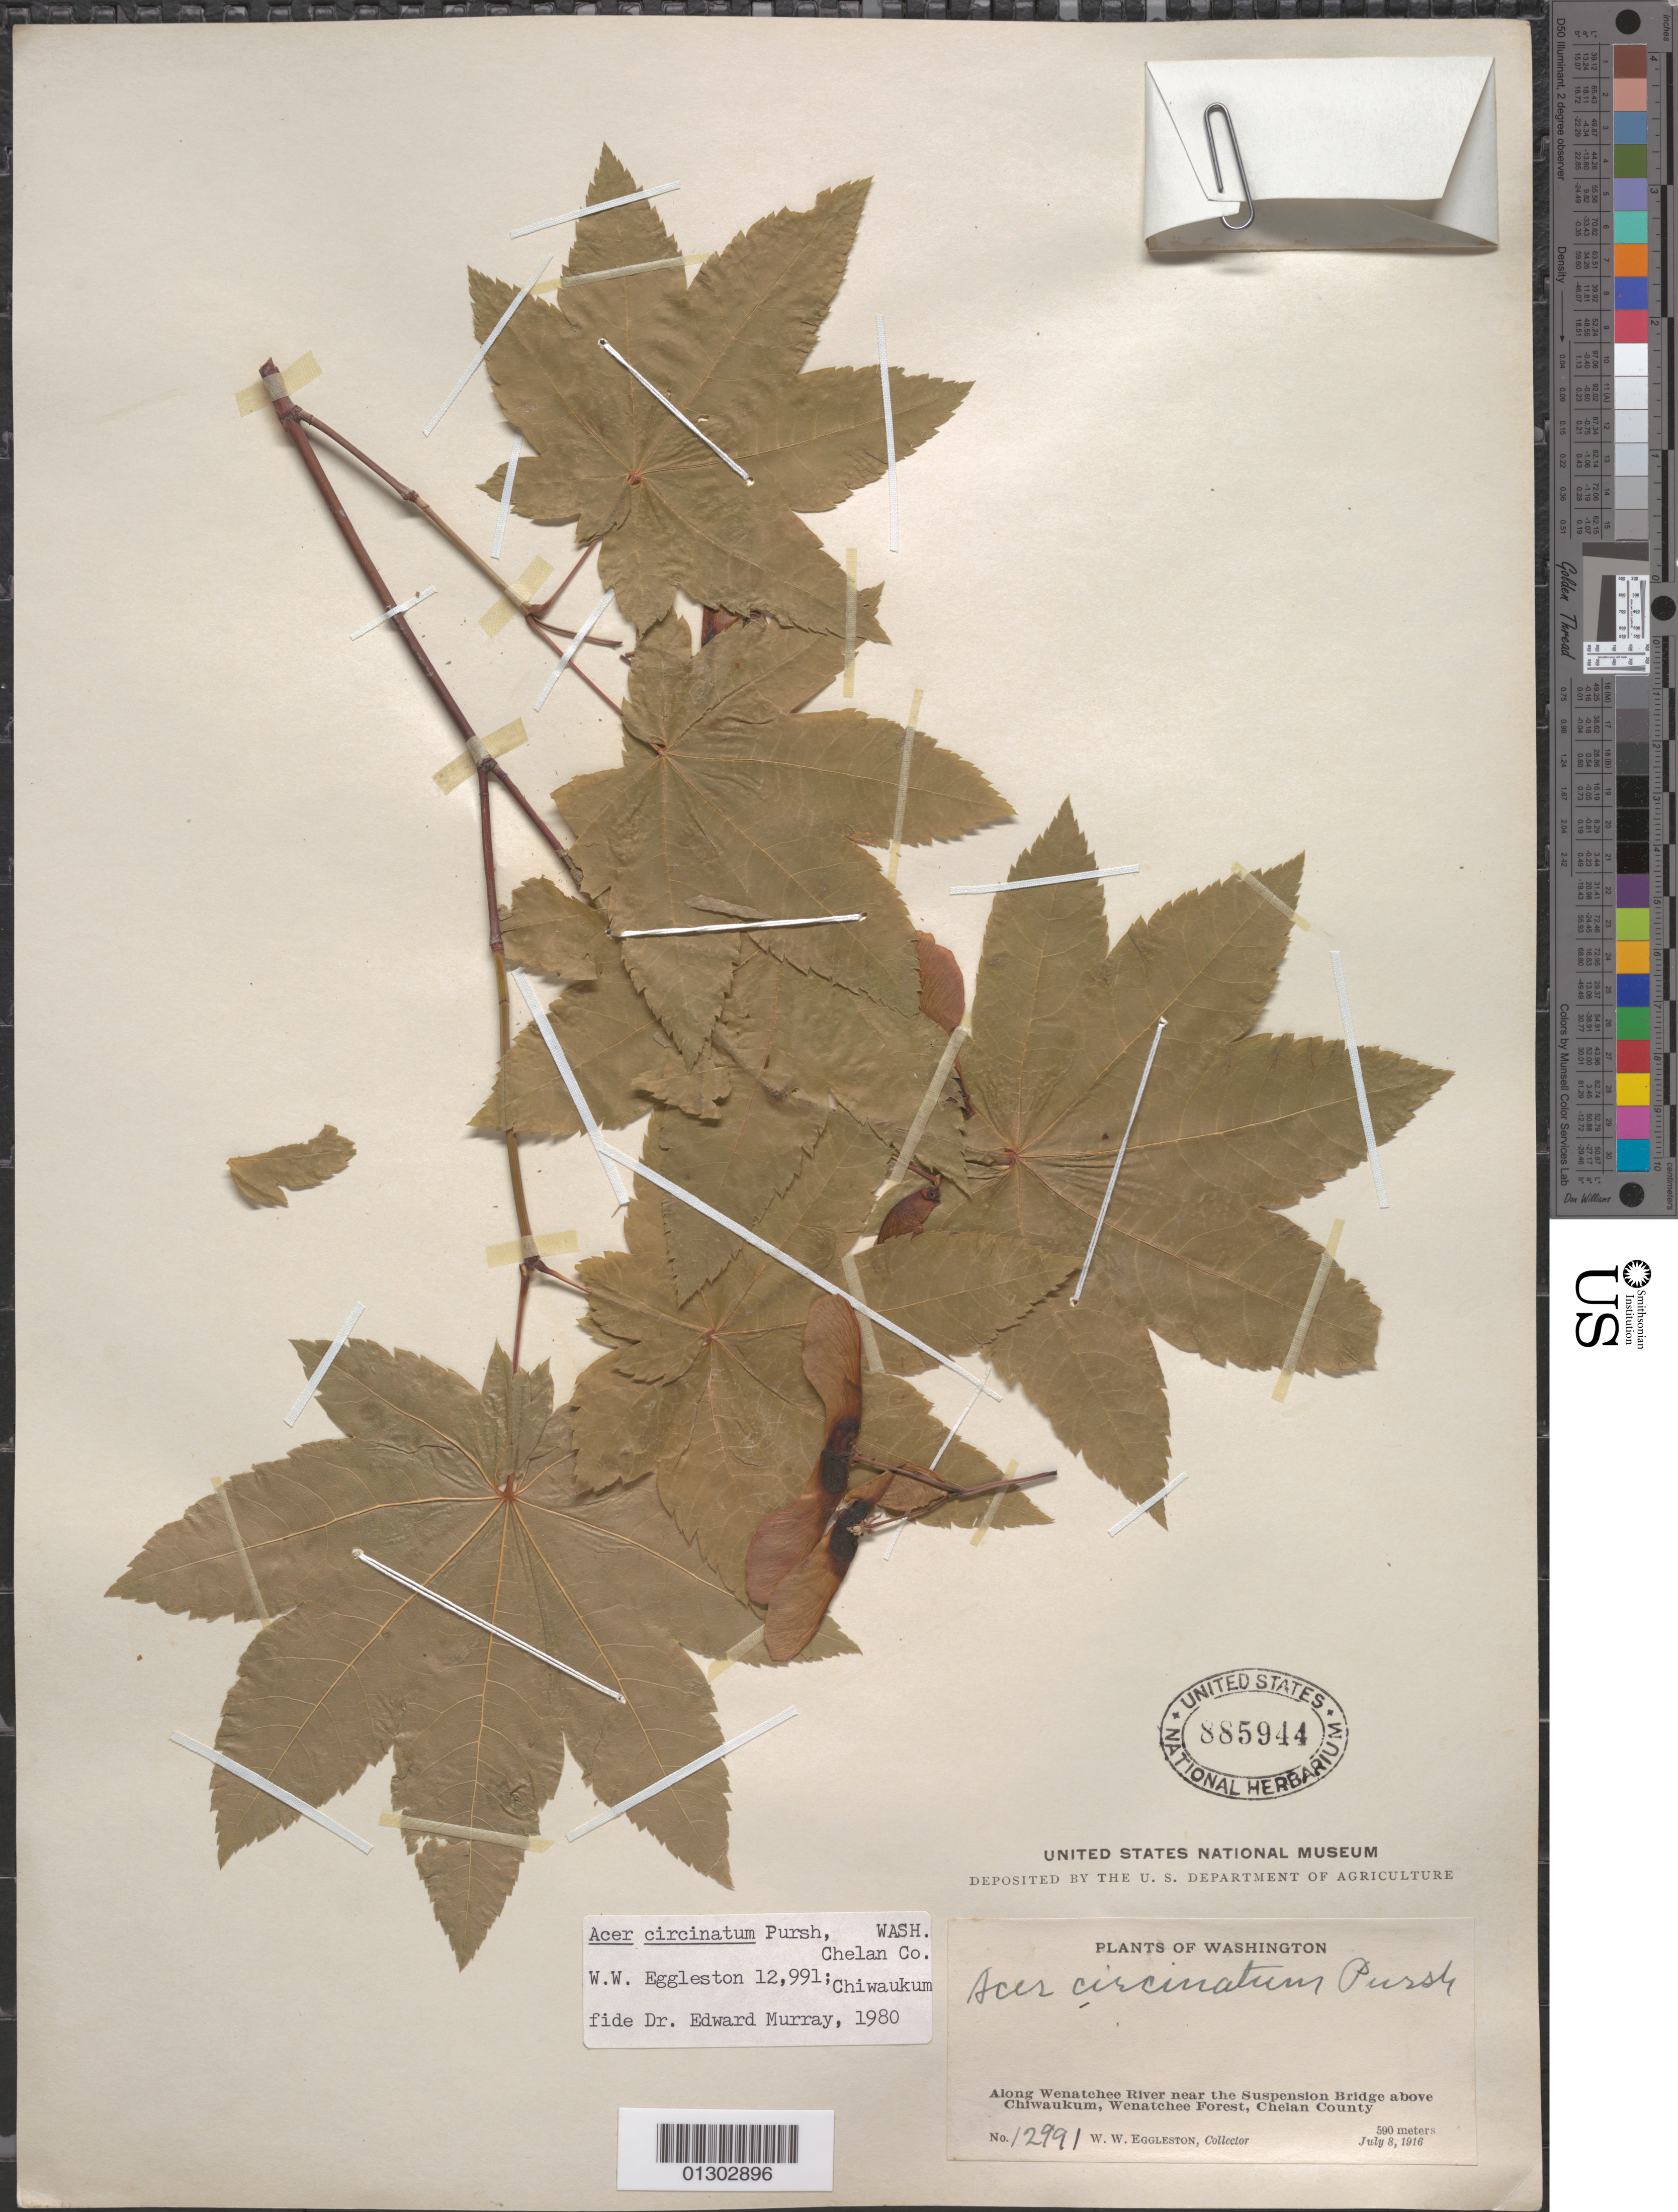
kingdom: Plantae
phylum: Tracheophyta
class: Magnoliopsida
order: Sapindales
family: Sapindaceae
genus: Acer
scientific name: Acer circinatum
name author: Pursh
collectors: W. W. Eggleston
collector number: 12991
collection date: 1916-07-08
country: United States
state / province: Washington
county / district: Chelan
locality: Chelan County, Wenatchee Forest, along Wenatchee river near the Suspension Bridge above Chiwaukum.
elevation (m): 590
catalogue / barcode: US 885944